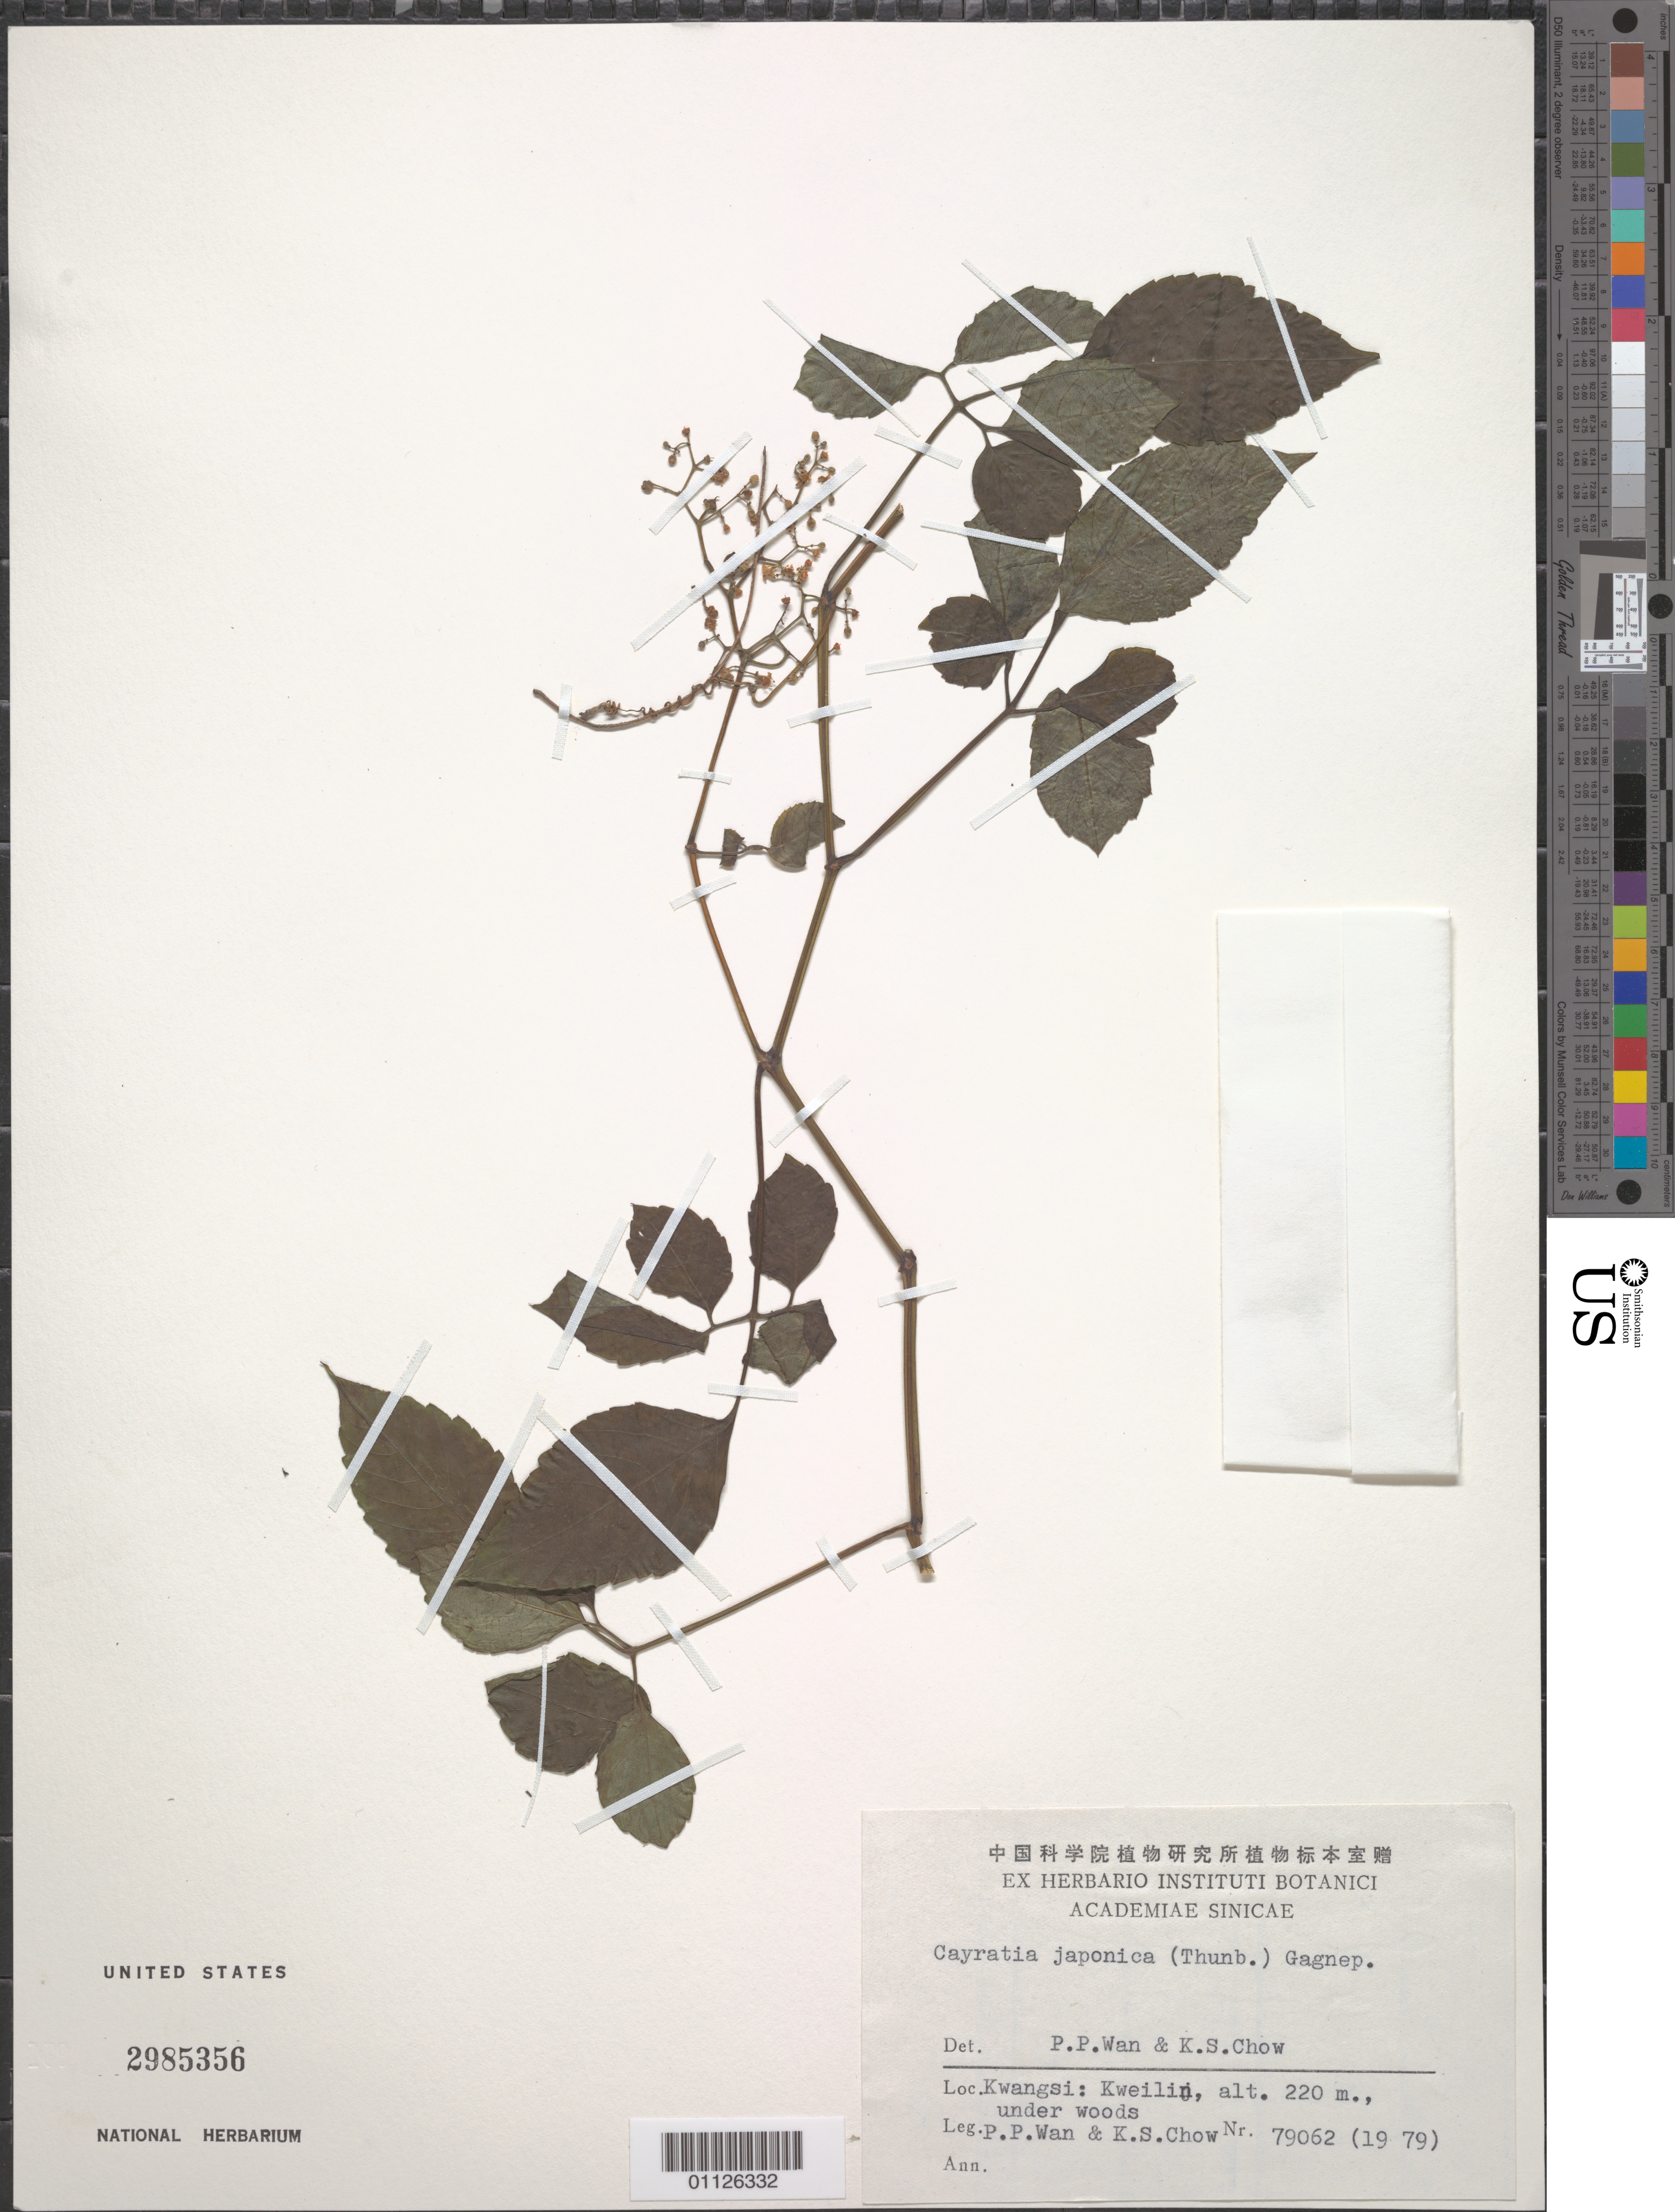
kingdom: Plantae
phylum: Tracheophyta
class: Magnoliopsida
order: Vitales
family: Vitaceae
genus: Causonis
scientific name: Causonis japonica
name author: (Thunb.) Raf.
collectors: P. Wan & K. S. Chow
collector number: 79062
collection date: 1979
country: China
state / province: Guangxi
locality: Guilin.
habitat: Under woods.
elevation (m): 220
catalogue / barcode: US 2985356